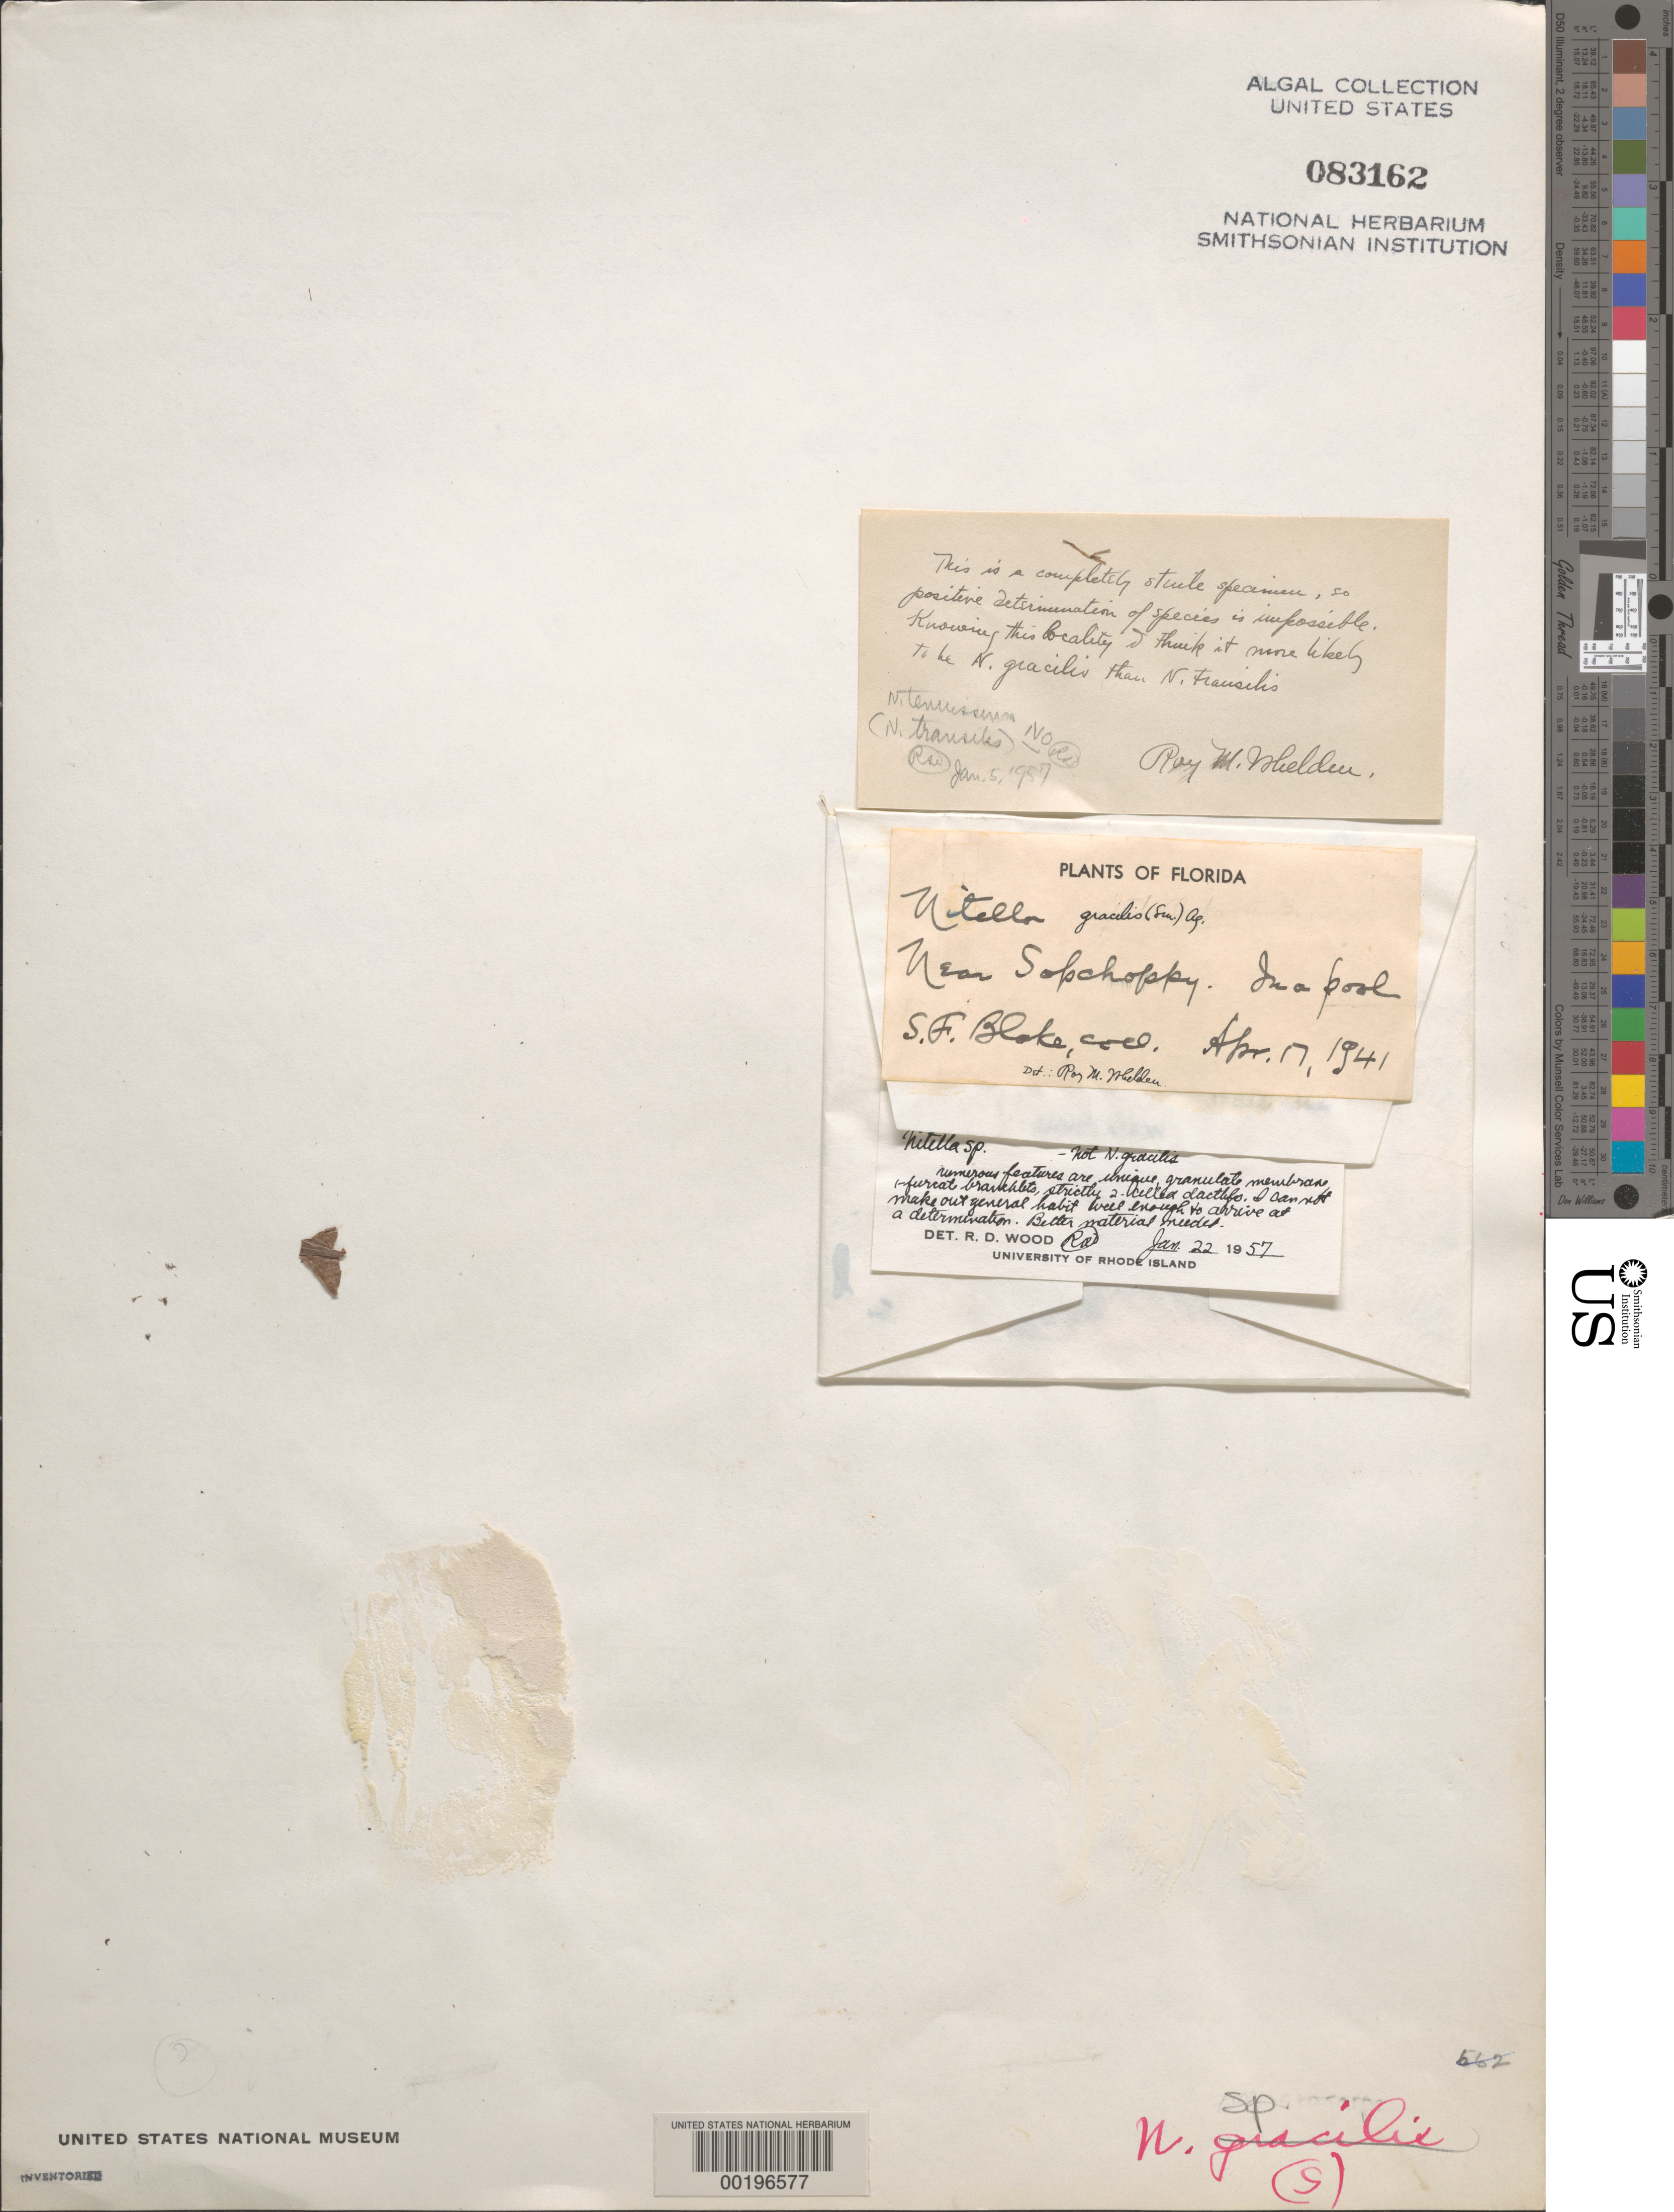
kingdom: Plantae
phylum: Charophyta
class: Charophyceae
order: Charales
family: Characeae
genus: Nitella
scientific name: Nitella sp.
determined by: Wood, R. D.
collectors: S. Blake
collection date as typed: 17 Apr 1941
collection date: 1941-04-17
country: United States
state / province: Florida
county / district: Wakulla County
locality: Near Sopchoppy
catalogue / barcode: US 83162